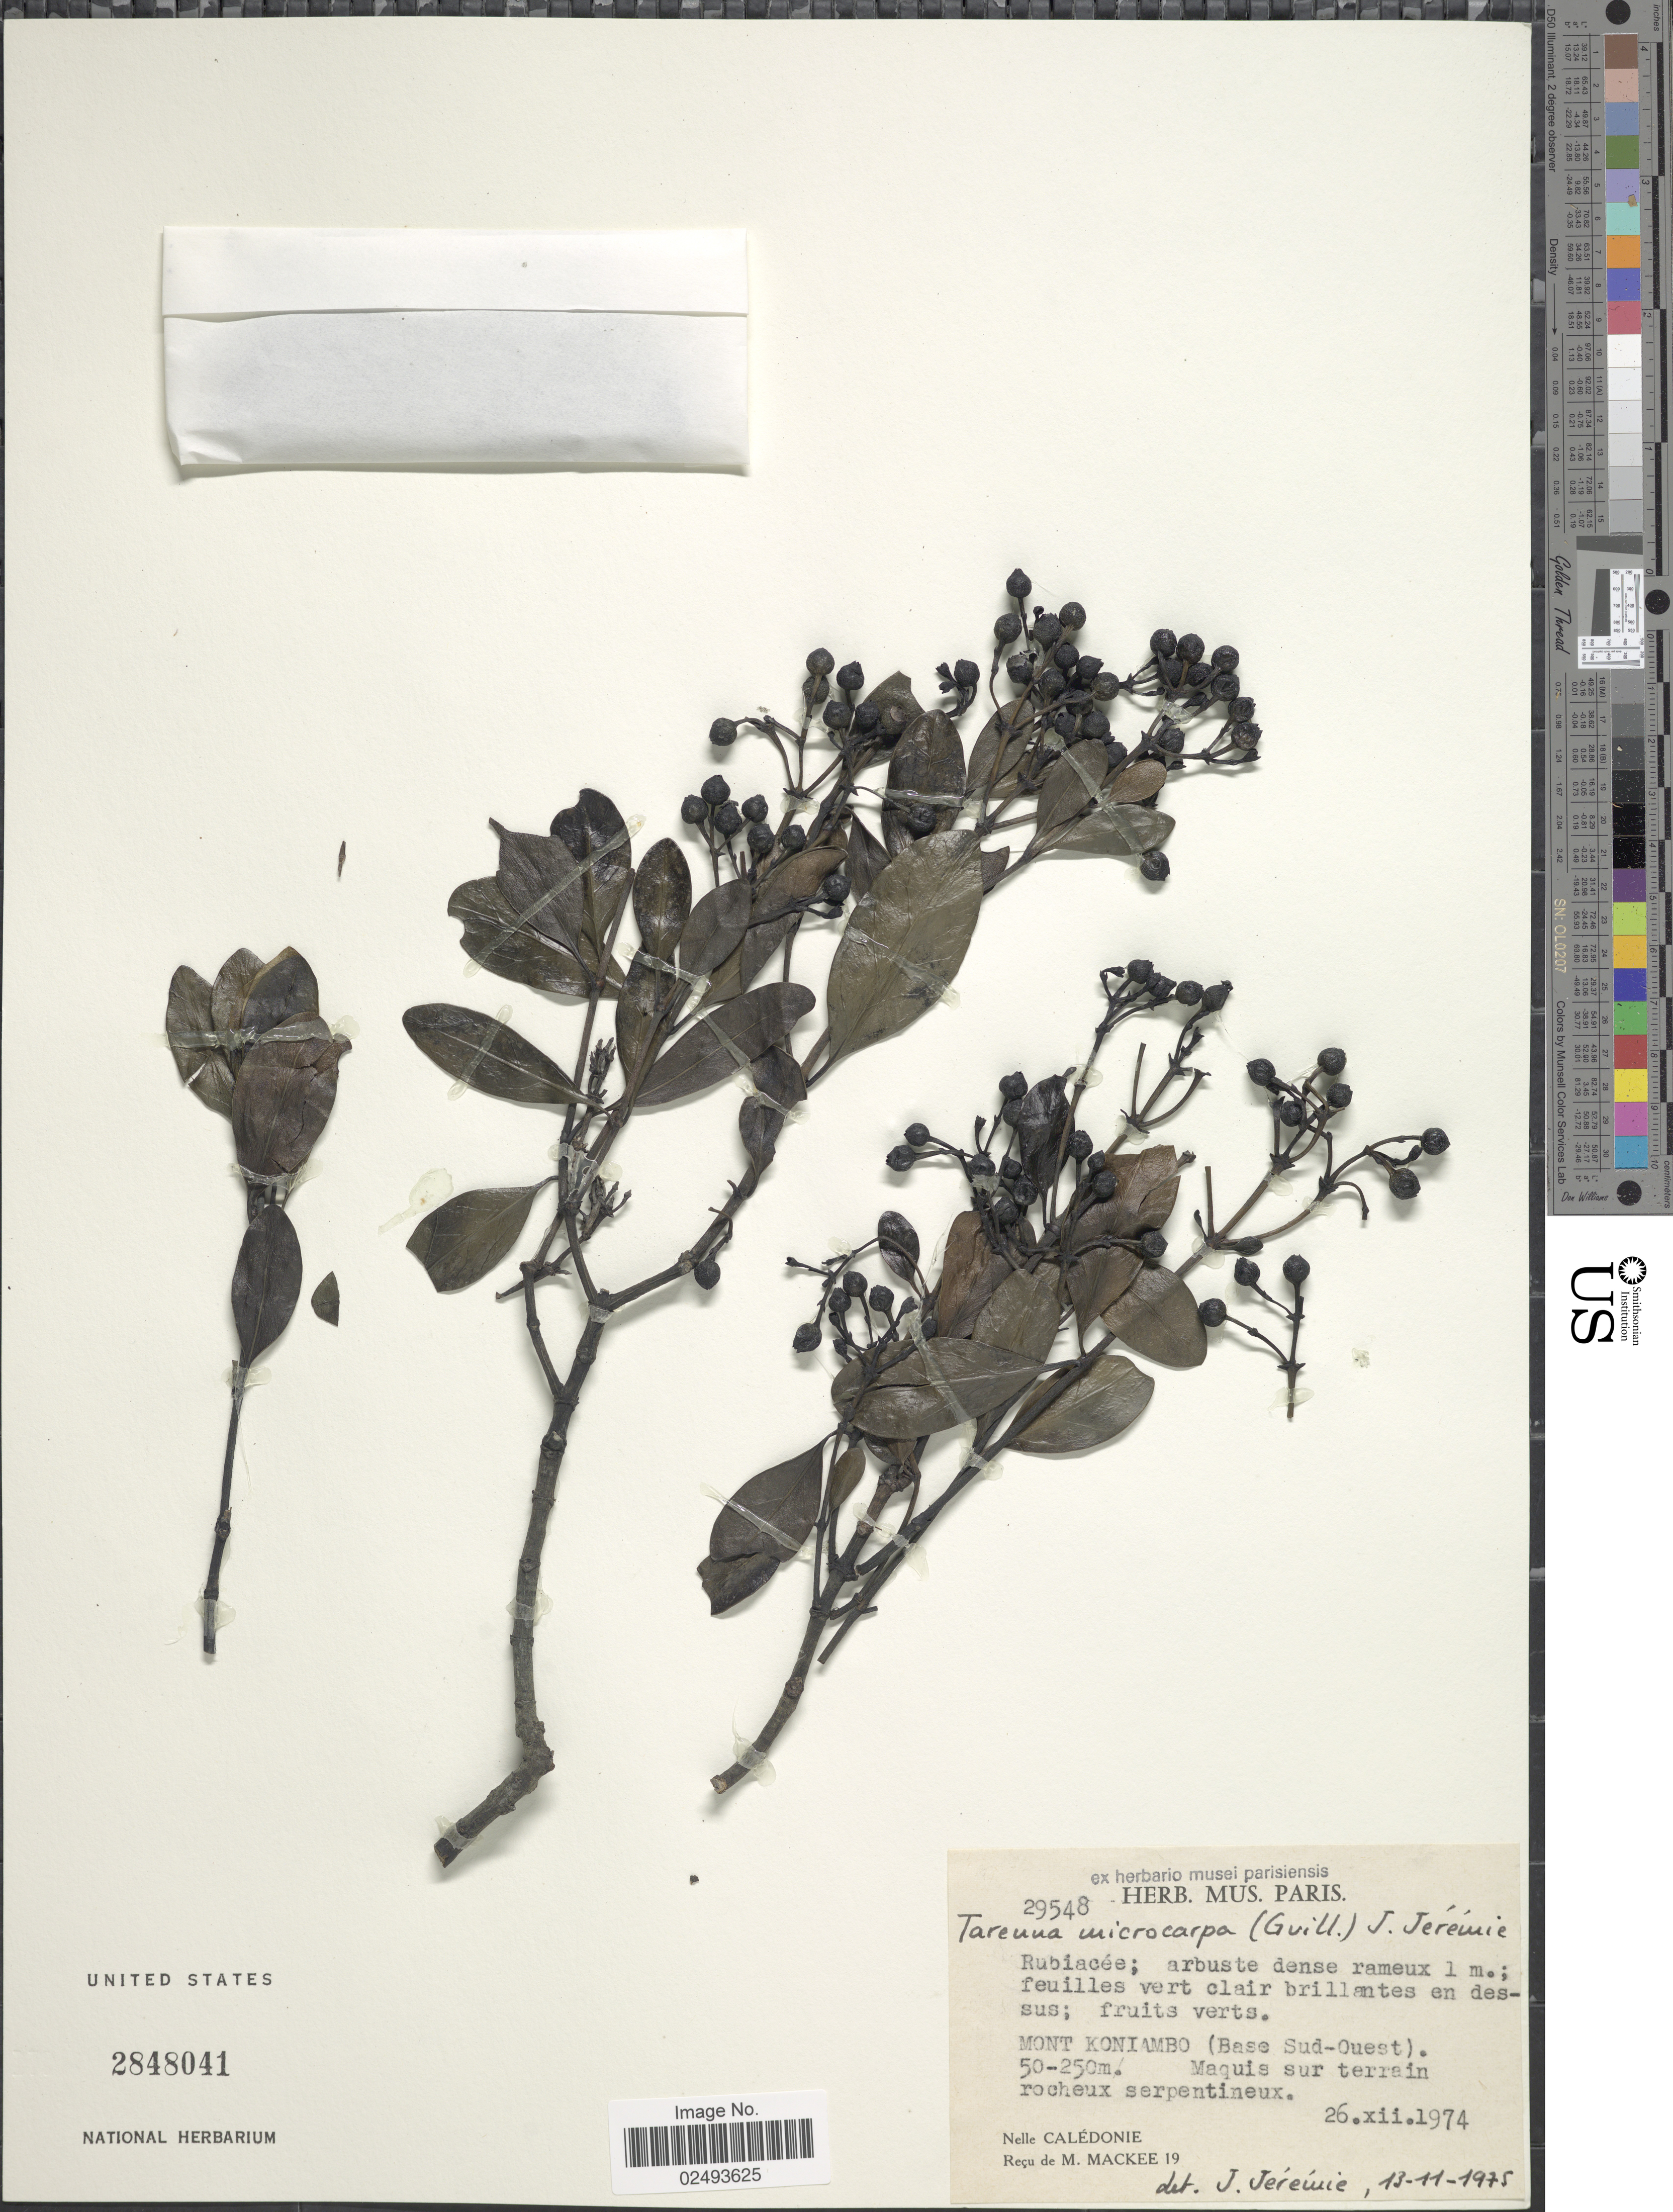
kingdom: Plantae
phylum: Tracheophyta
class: Magnoliopsida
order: Gentianales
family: Rubiaceae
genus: Tarenna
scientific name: Tarenna microcarpa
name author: (Guillaumin) Jérémie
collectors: ex herb. Mus. Paris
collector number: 29548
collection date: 1974-12-26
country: New Caledonia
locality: Mont Koniambo (Base Sud-Ouest) Maquis sur terrain rocheux serpentineux, Nelle Caledonie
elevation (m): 50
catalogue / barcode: US 2848041